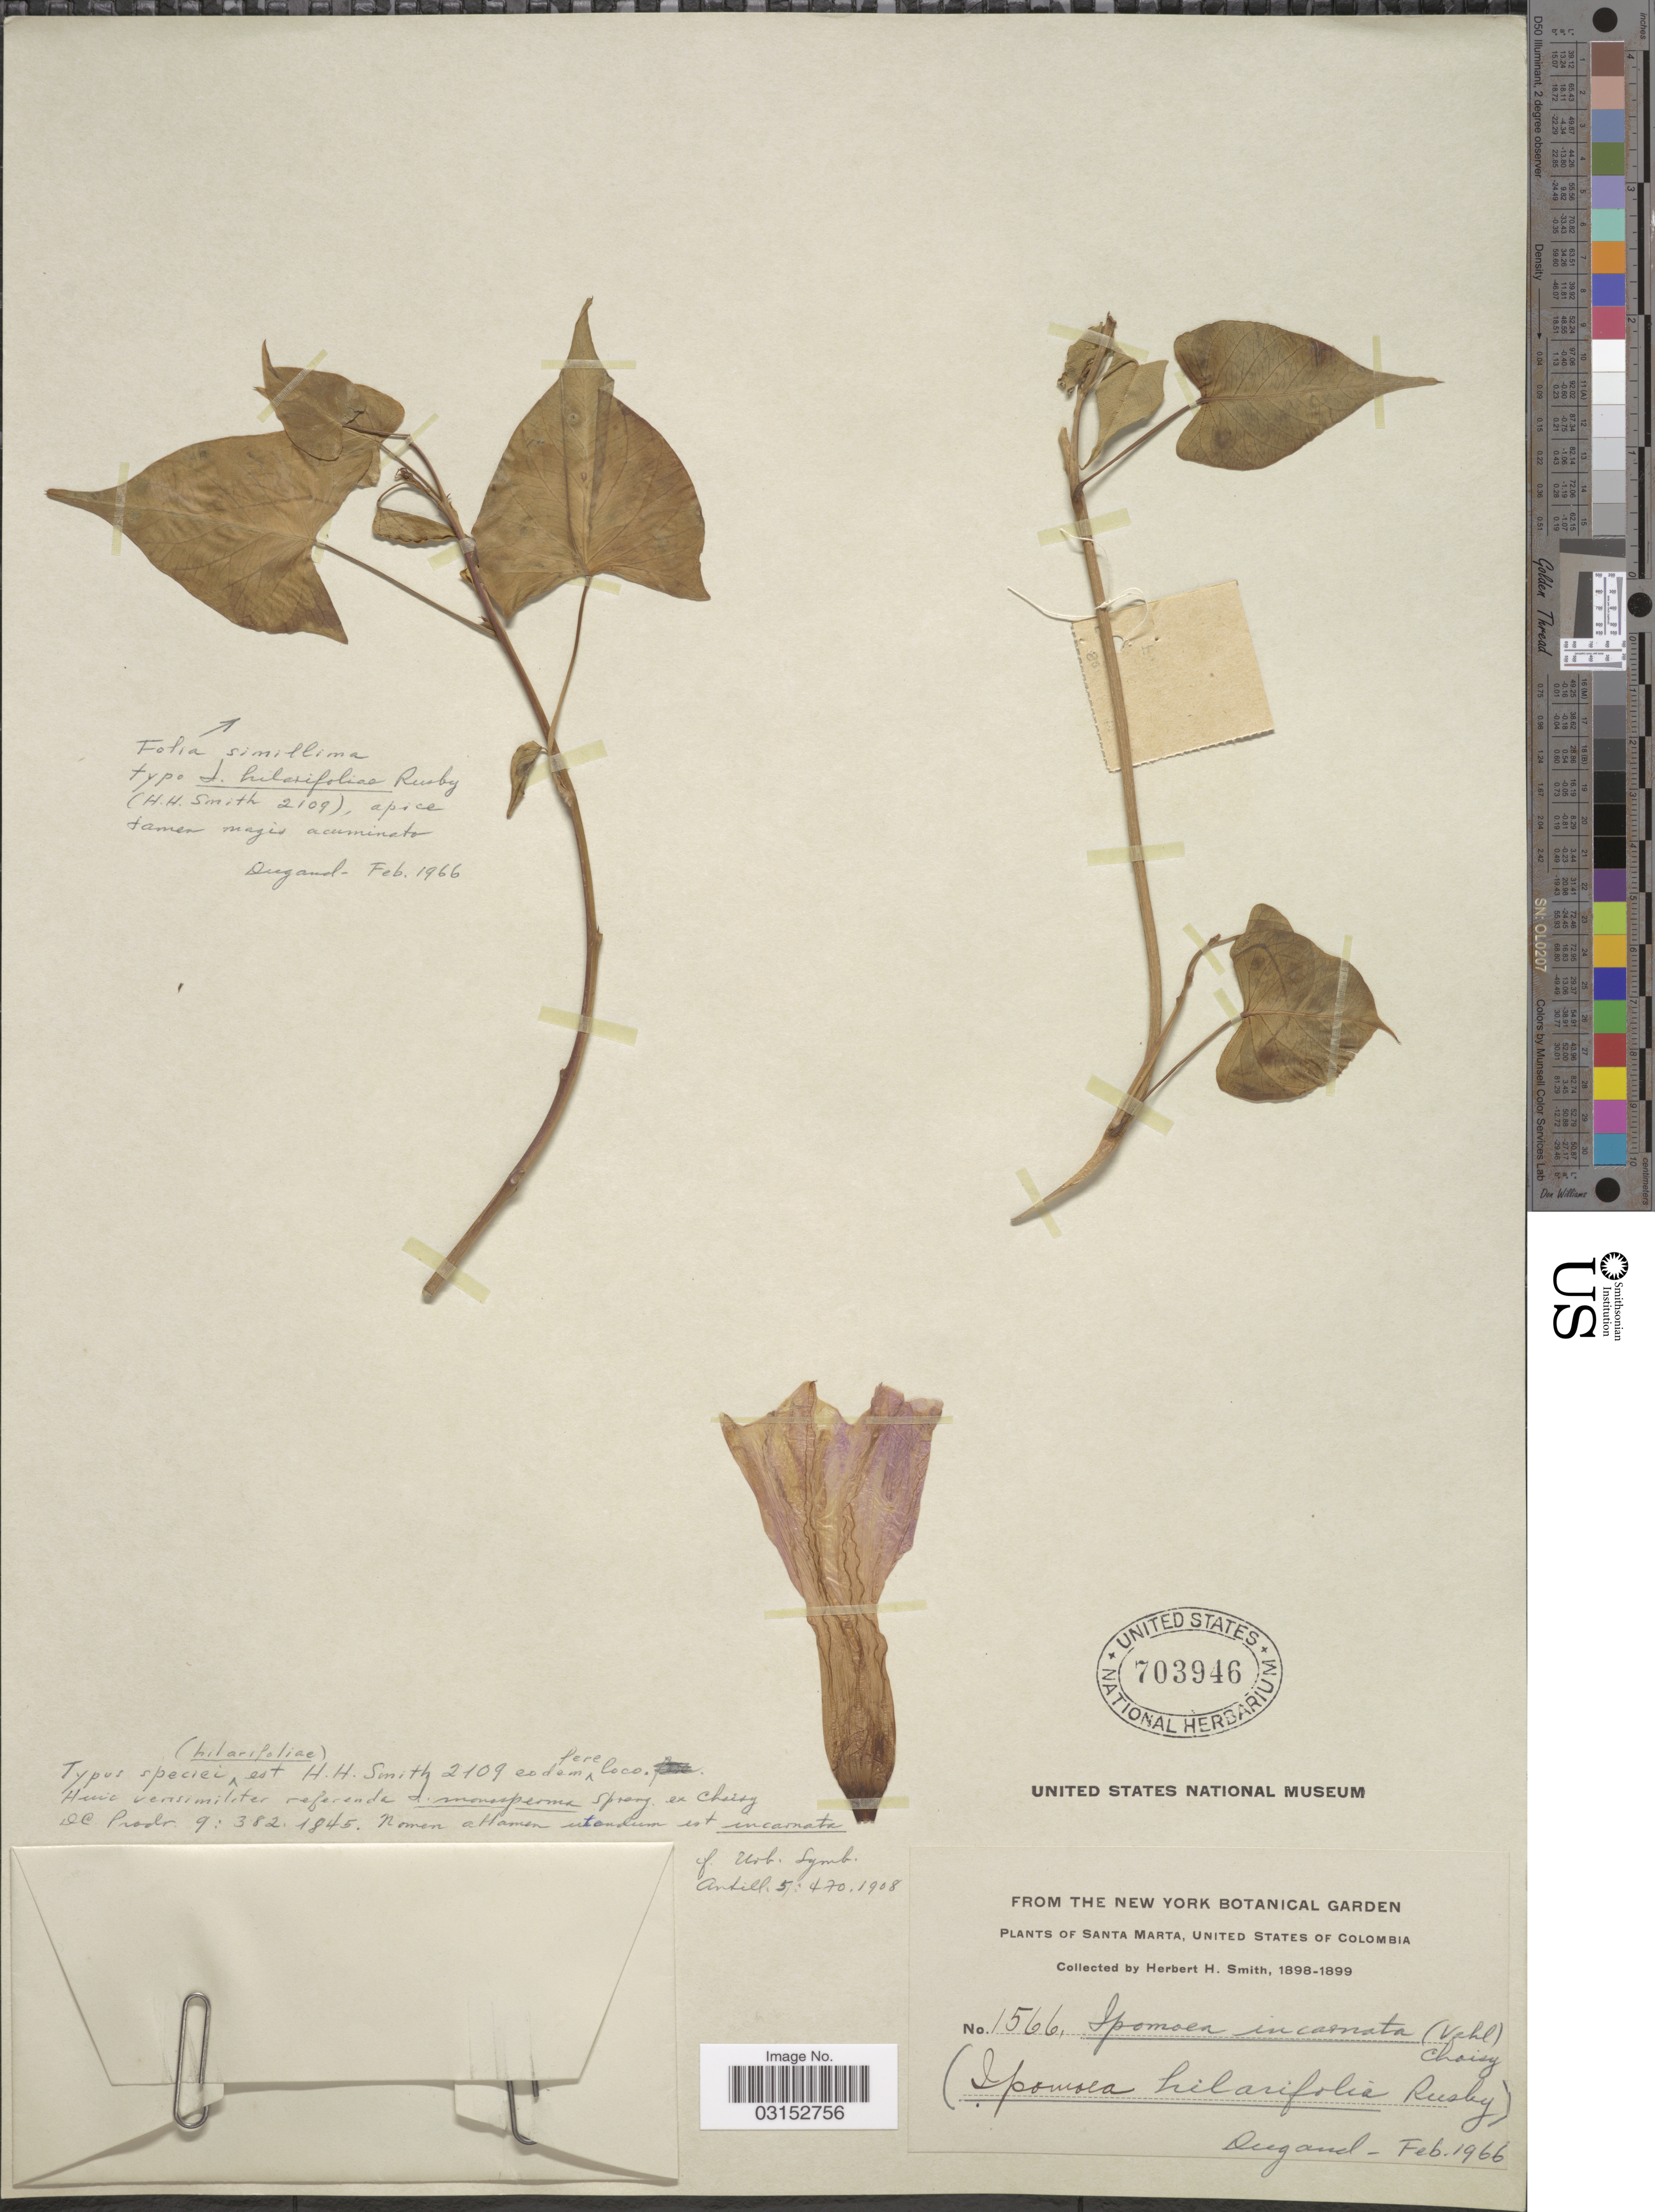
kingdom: Plantae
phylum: Tracheophyta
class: Magnoliopsida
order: Solanales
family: Convolvulaceae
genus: Ipomoea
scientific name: Ipomoea incarnata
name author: (Vahl) Choisy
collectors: Herbert H. Smith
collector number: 1566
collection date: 1898/1899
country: Colombia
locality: Santa Marta.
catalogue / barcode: US 703946